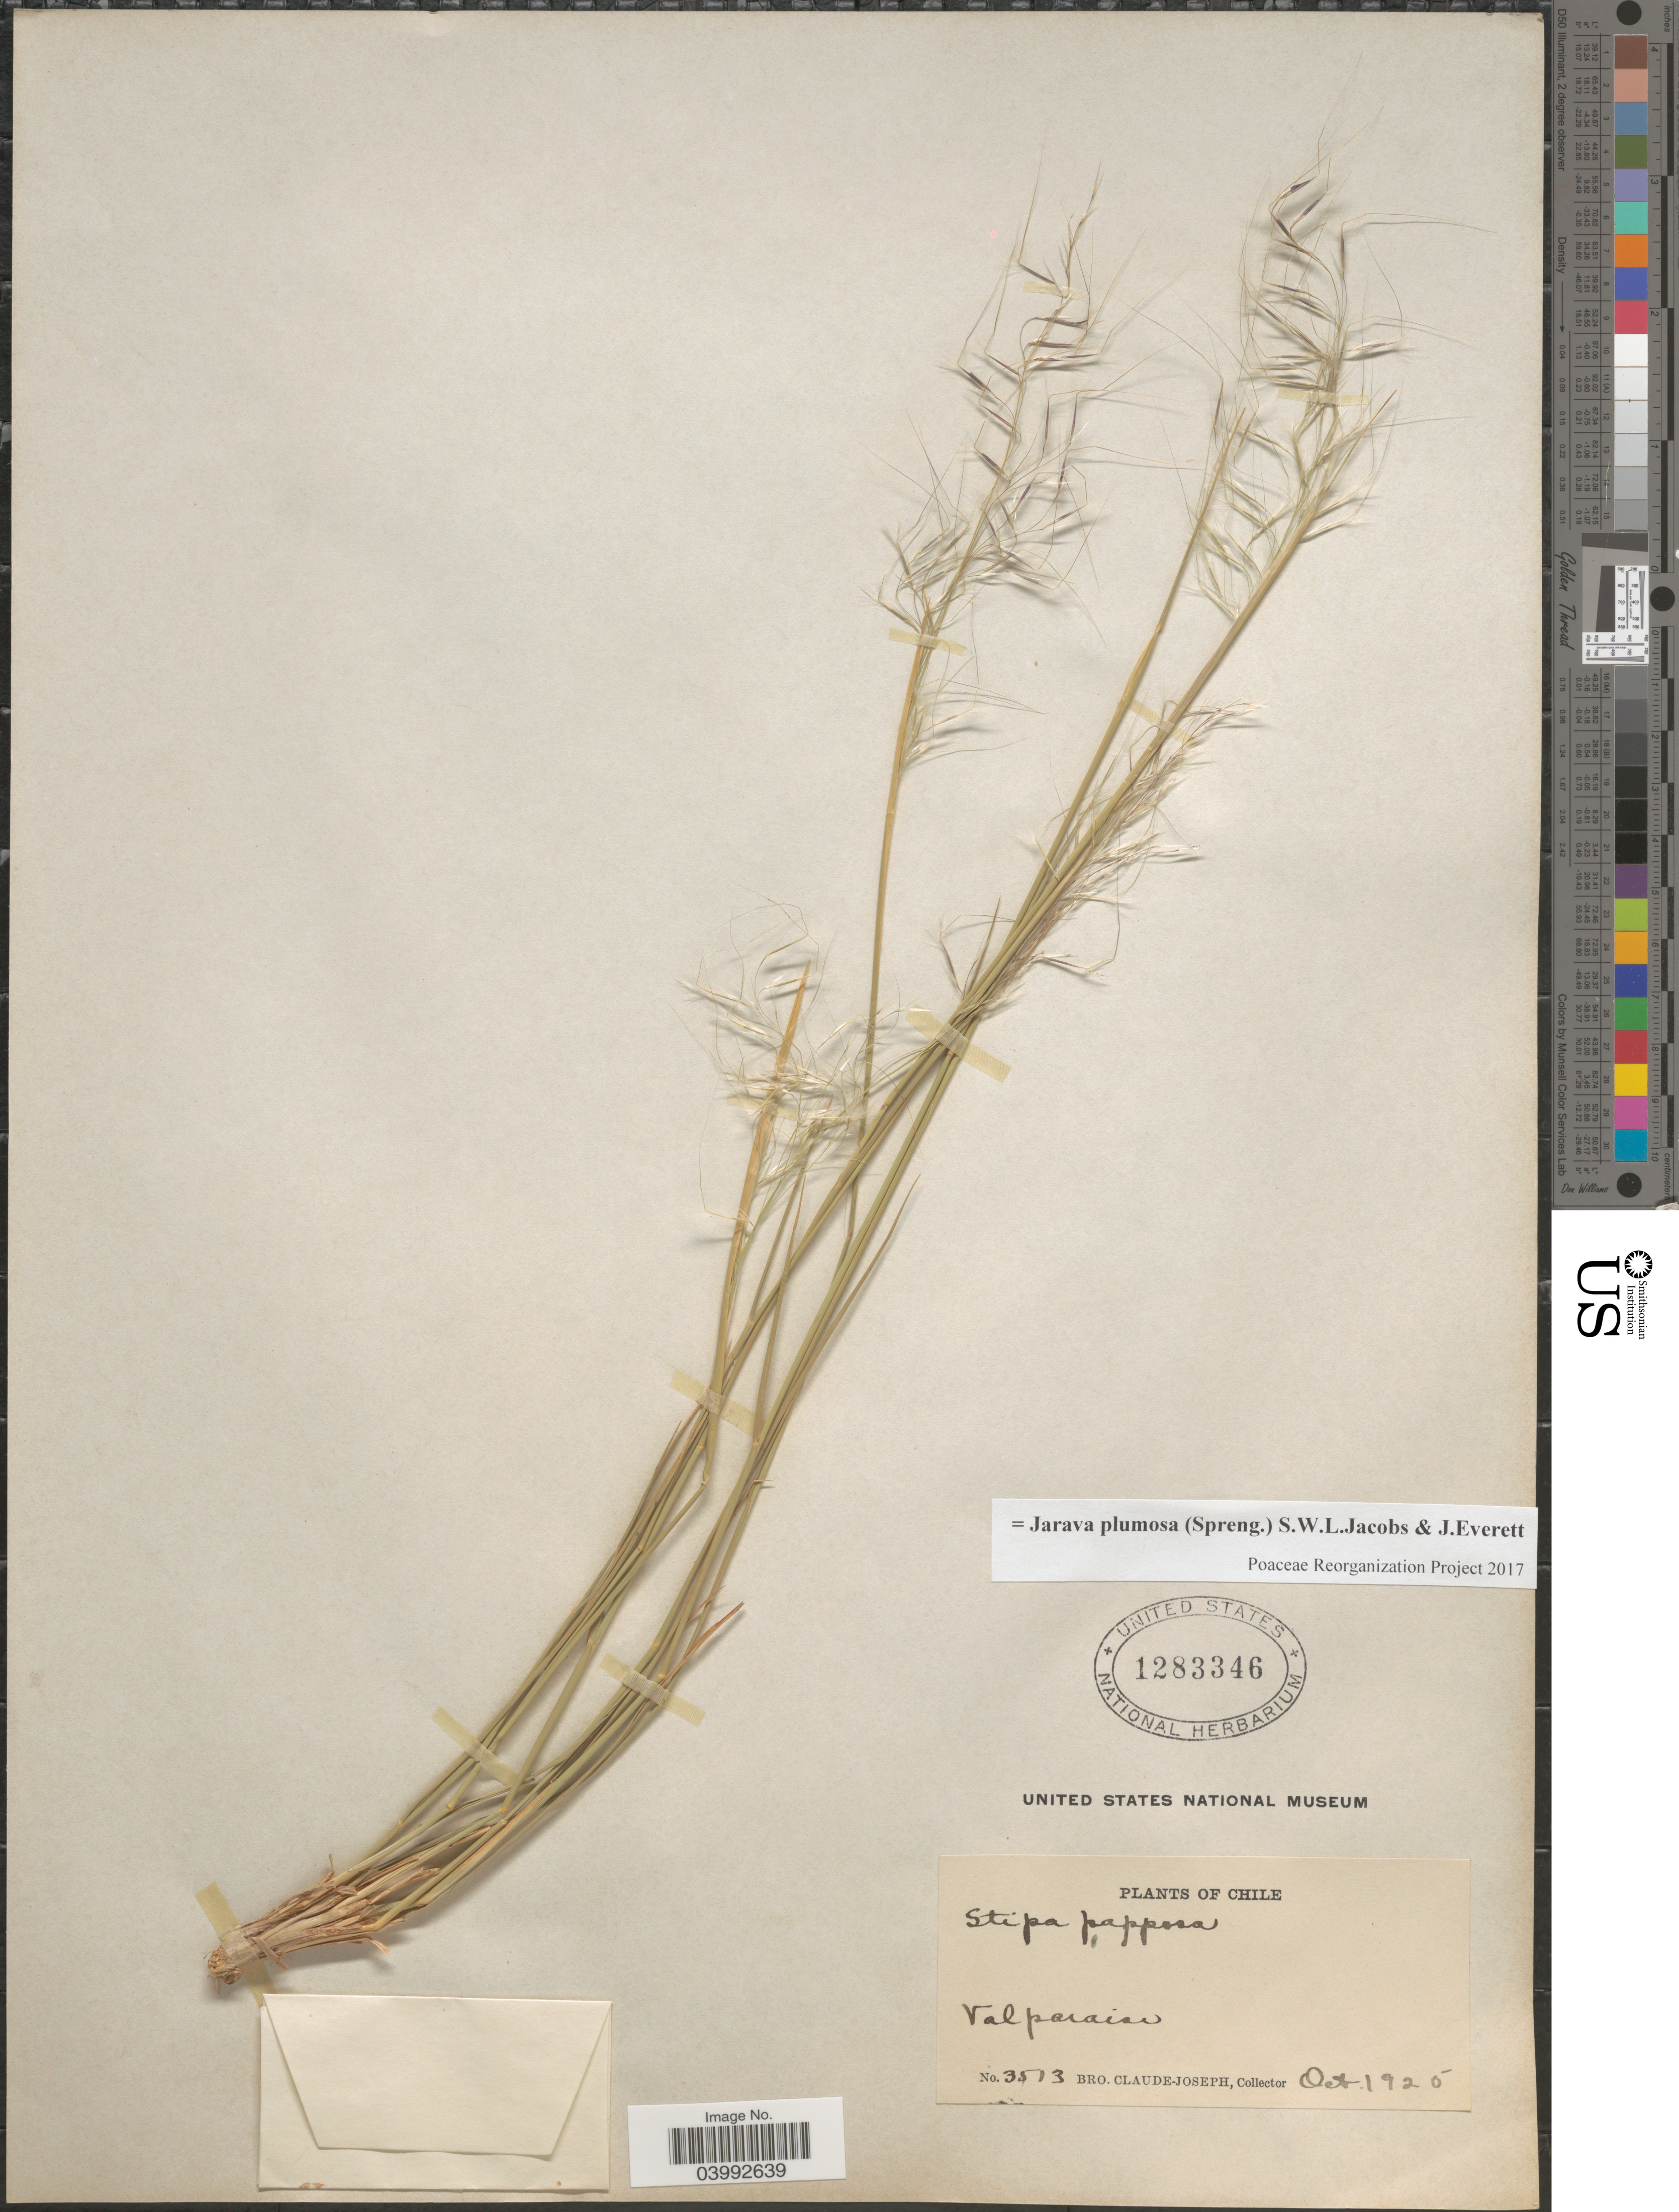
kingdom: Plantae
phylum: Tracheophyta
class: Liliopsida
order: Poales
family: Poaceae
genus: Stipa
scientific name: Stipa papposa Nees, nom. illeg.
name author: Nees in Mart.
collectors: Bro. Claude-Joseph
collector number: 3513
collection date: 1925-10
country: Chile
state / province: Valparaíso (V)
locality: Valparaiso.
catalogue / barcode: US 1283346